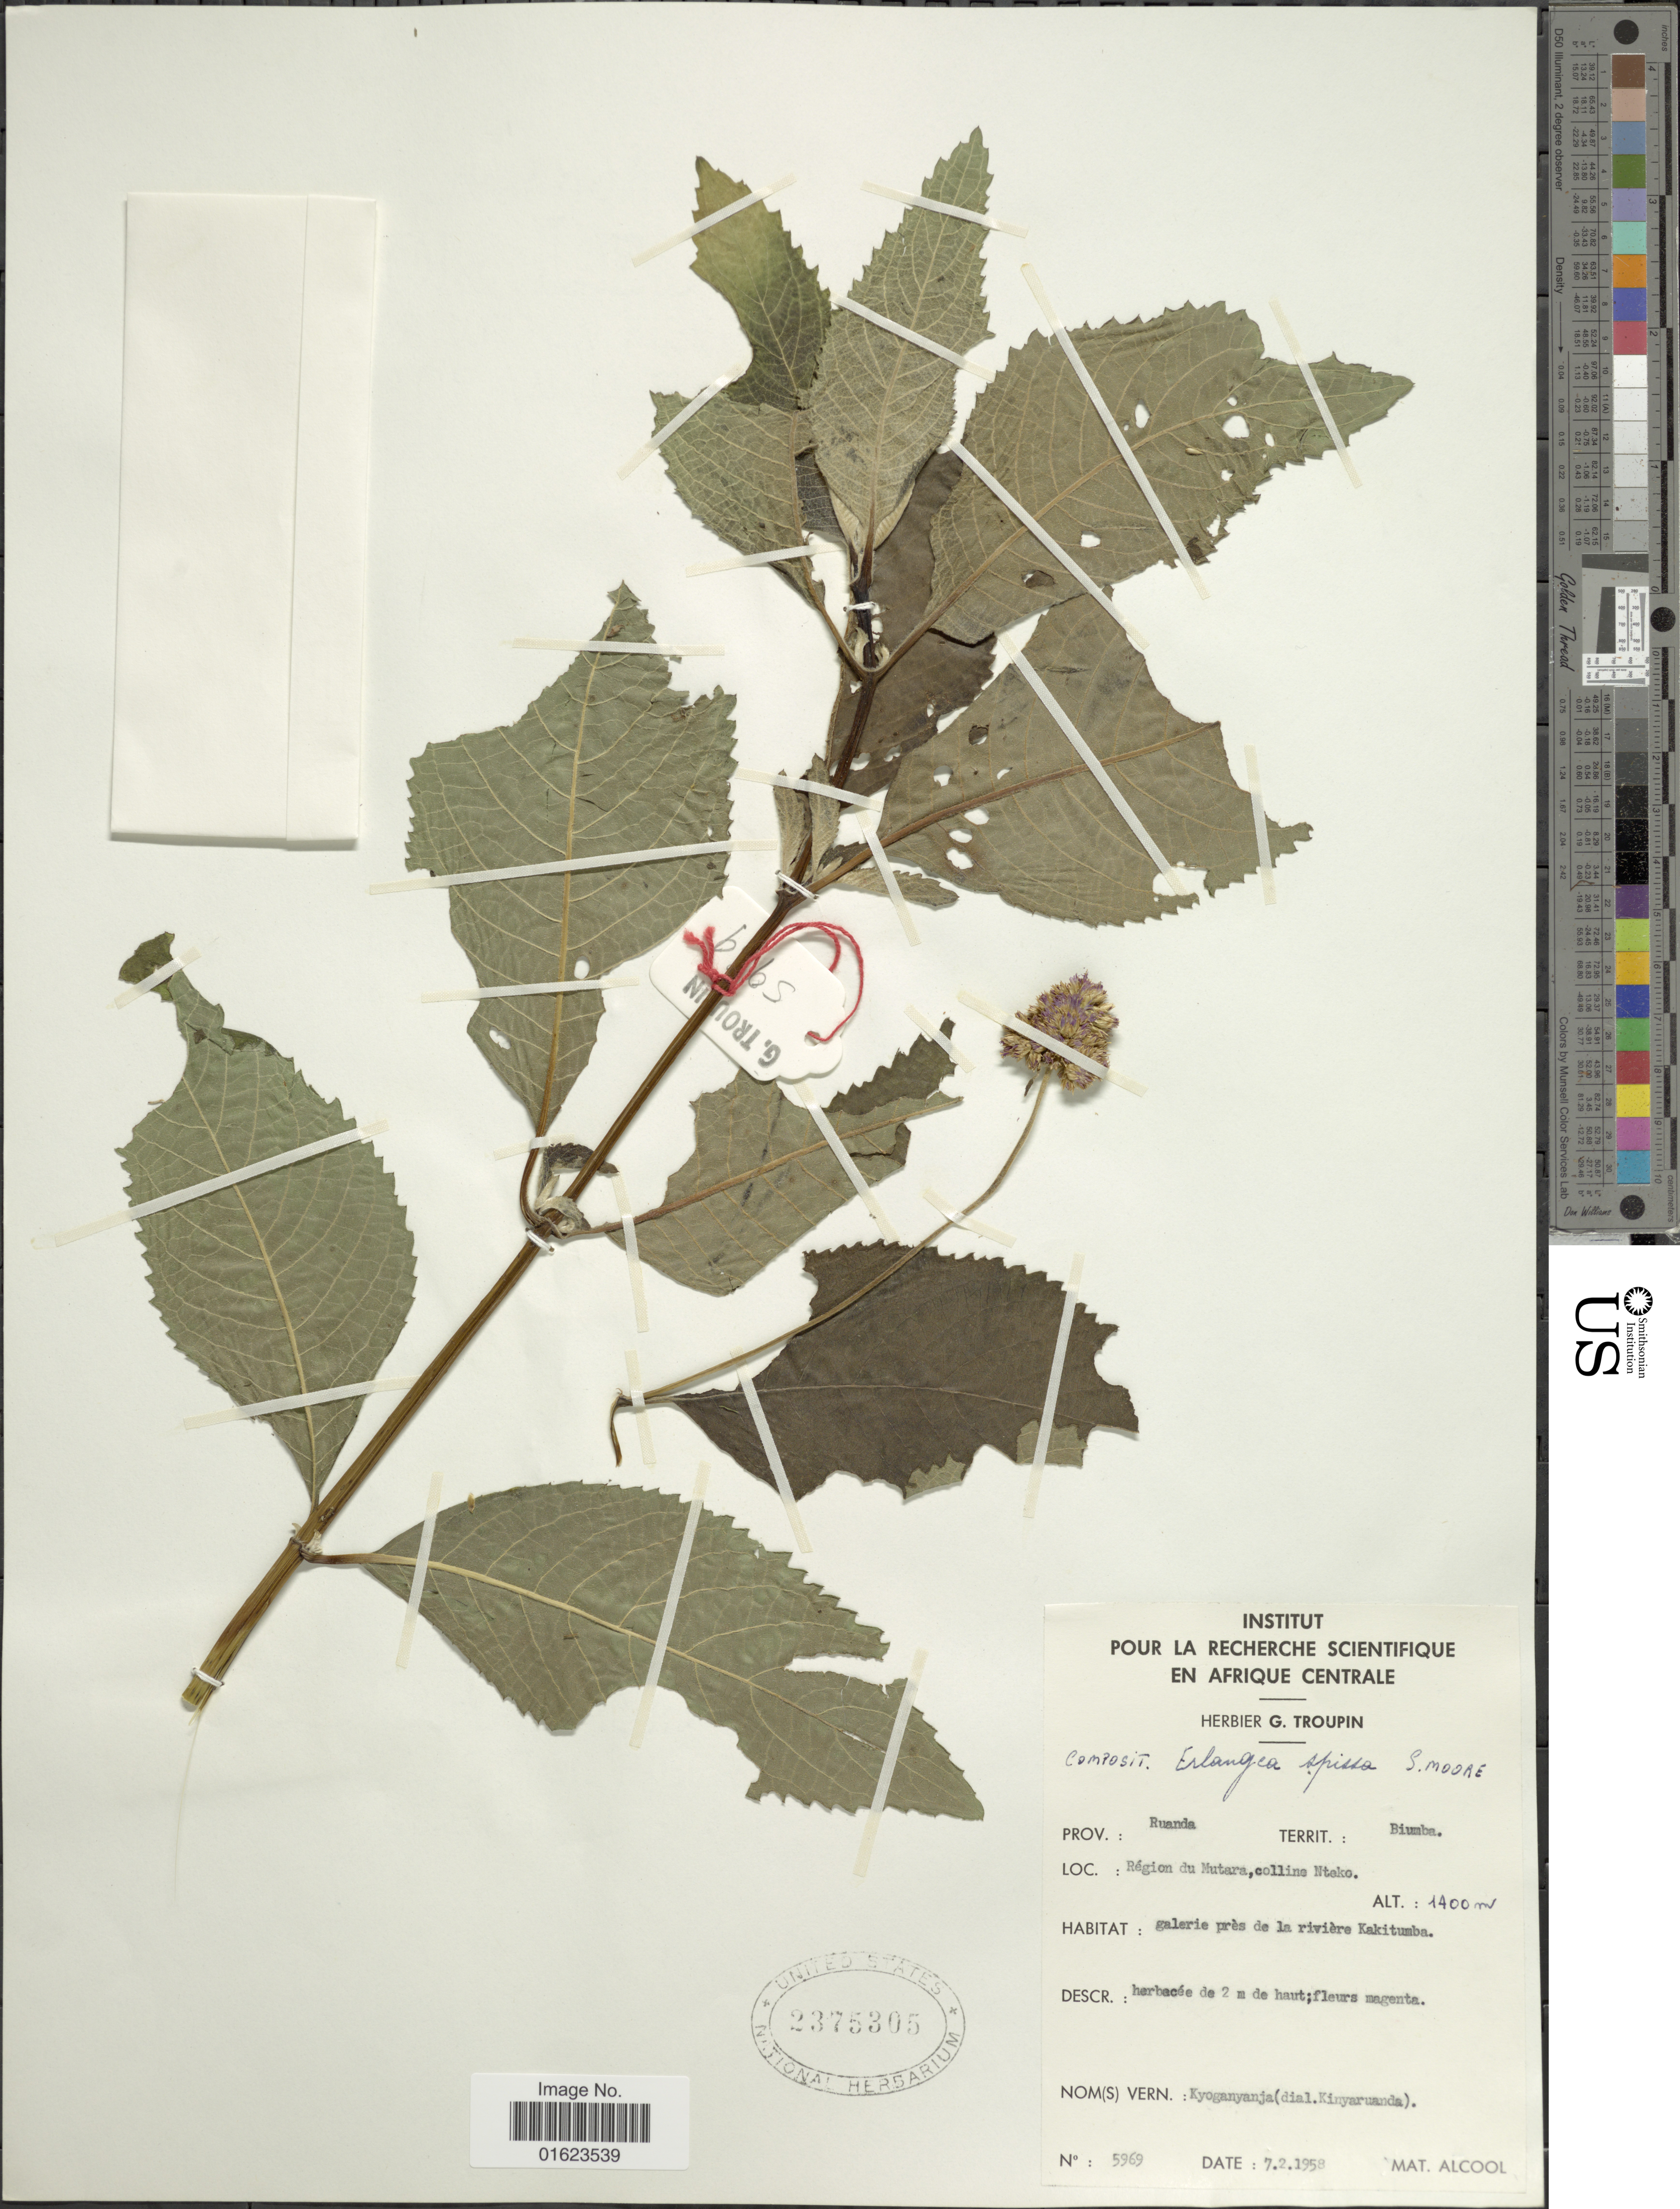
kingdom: Plantae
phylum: Tracheophyta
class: Magnoliopsida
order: Asterales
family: Asteraceae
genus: Bothriocline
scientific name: Bothriocline longipes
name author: (Oliv. & Hiern) N.E. Br.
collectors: ex herb. G. Troupin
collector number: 5969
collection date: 1958-02-07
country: Rwanda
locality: Prov. Ruanda, Territ.: Biumba. Region du Mutara, colline Nteko.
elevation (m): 1400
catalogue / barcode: US 2375305